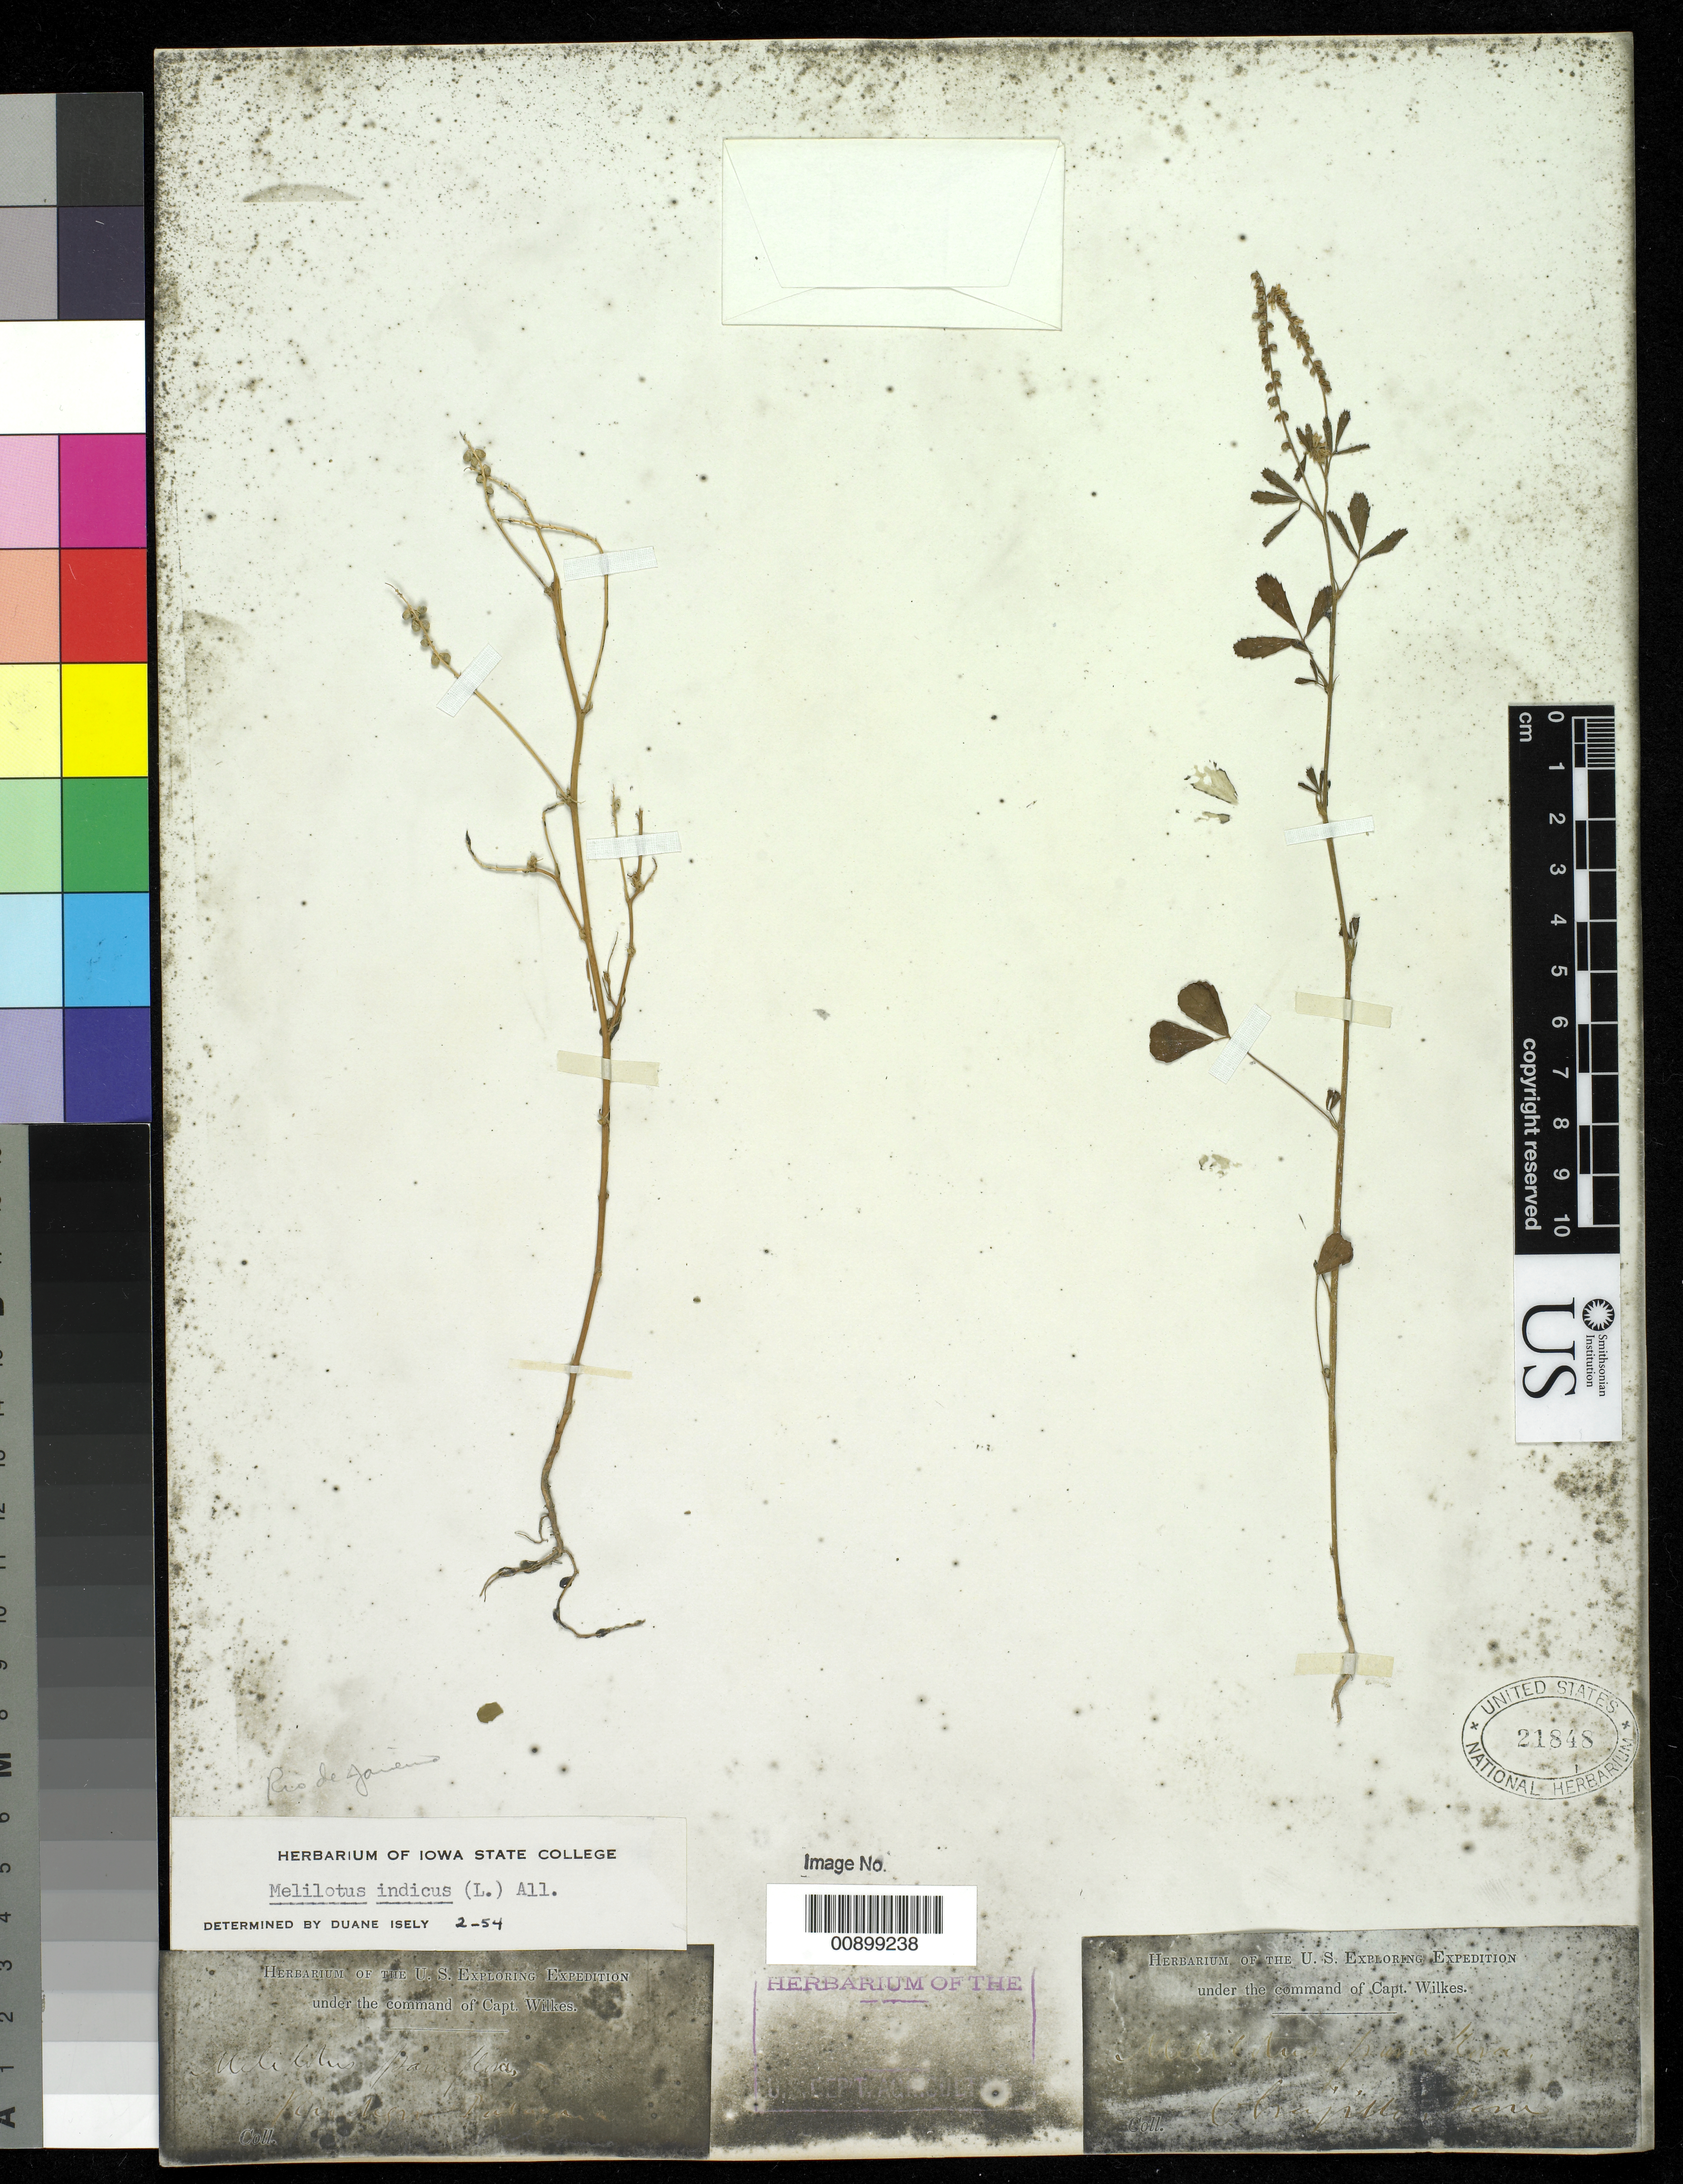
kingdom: Plantae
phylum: Tracheophyta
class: Magnoliopsida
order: Fabales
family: Fabaceae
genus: Melilotus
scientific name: Melilotus indicus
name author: (L.) All.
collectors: Wilkes Explor. Exped.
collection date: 1838/1842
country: Argentina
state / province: Rio Negro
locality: Rio Negro, Patagonia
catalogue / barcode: US 21848